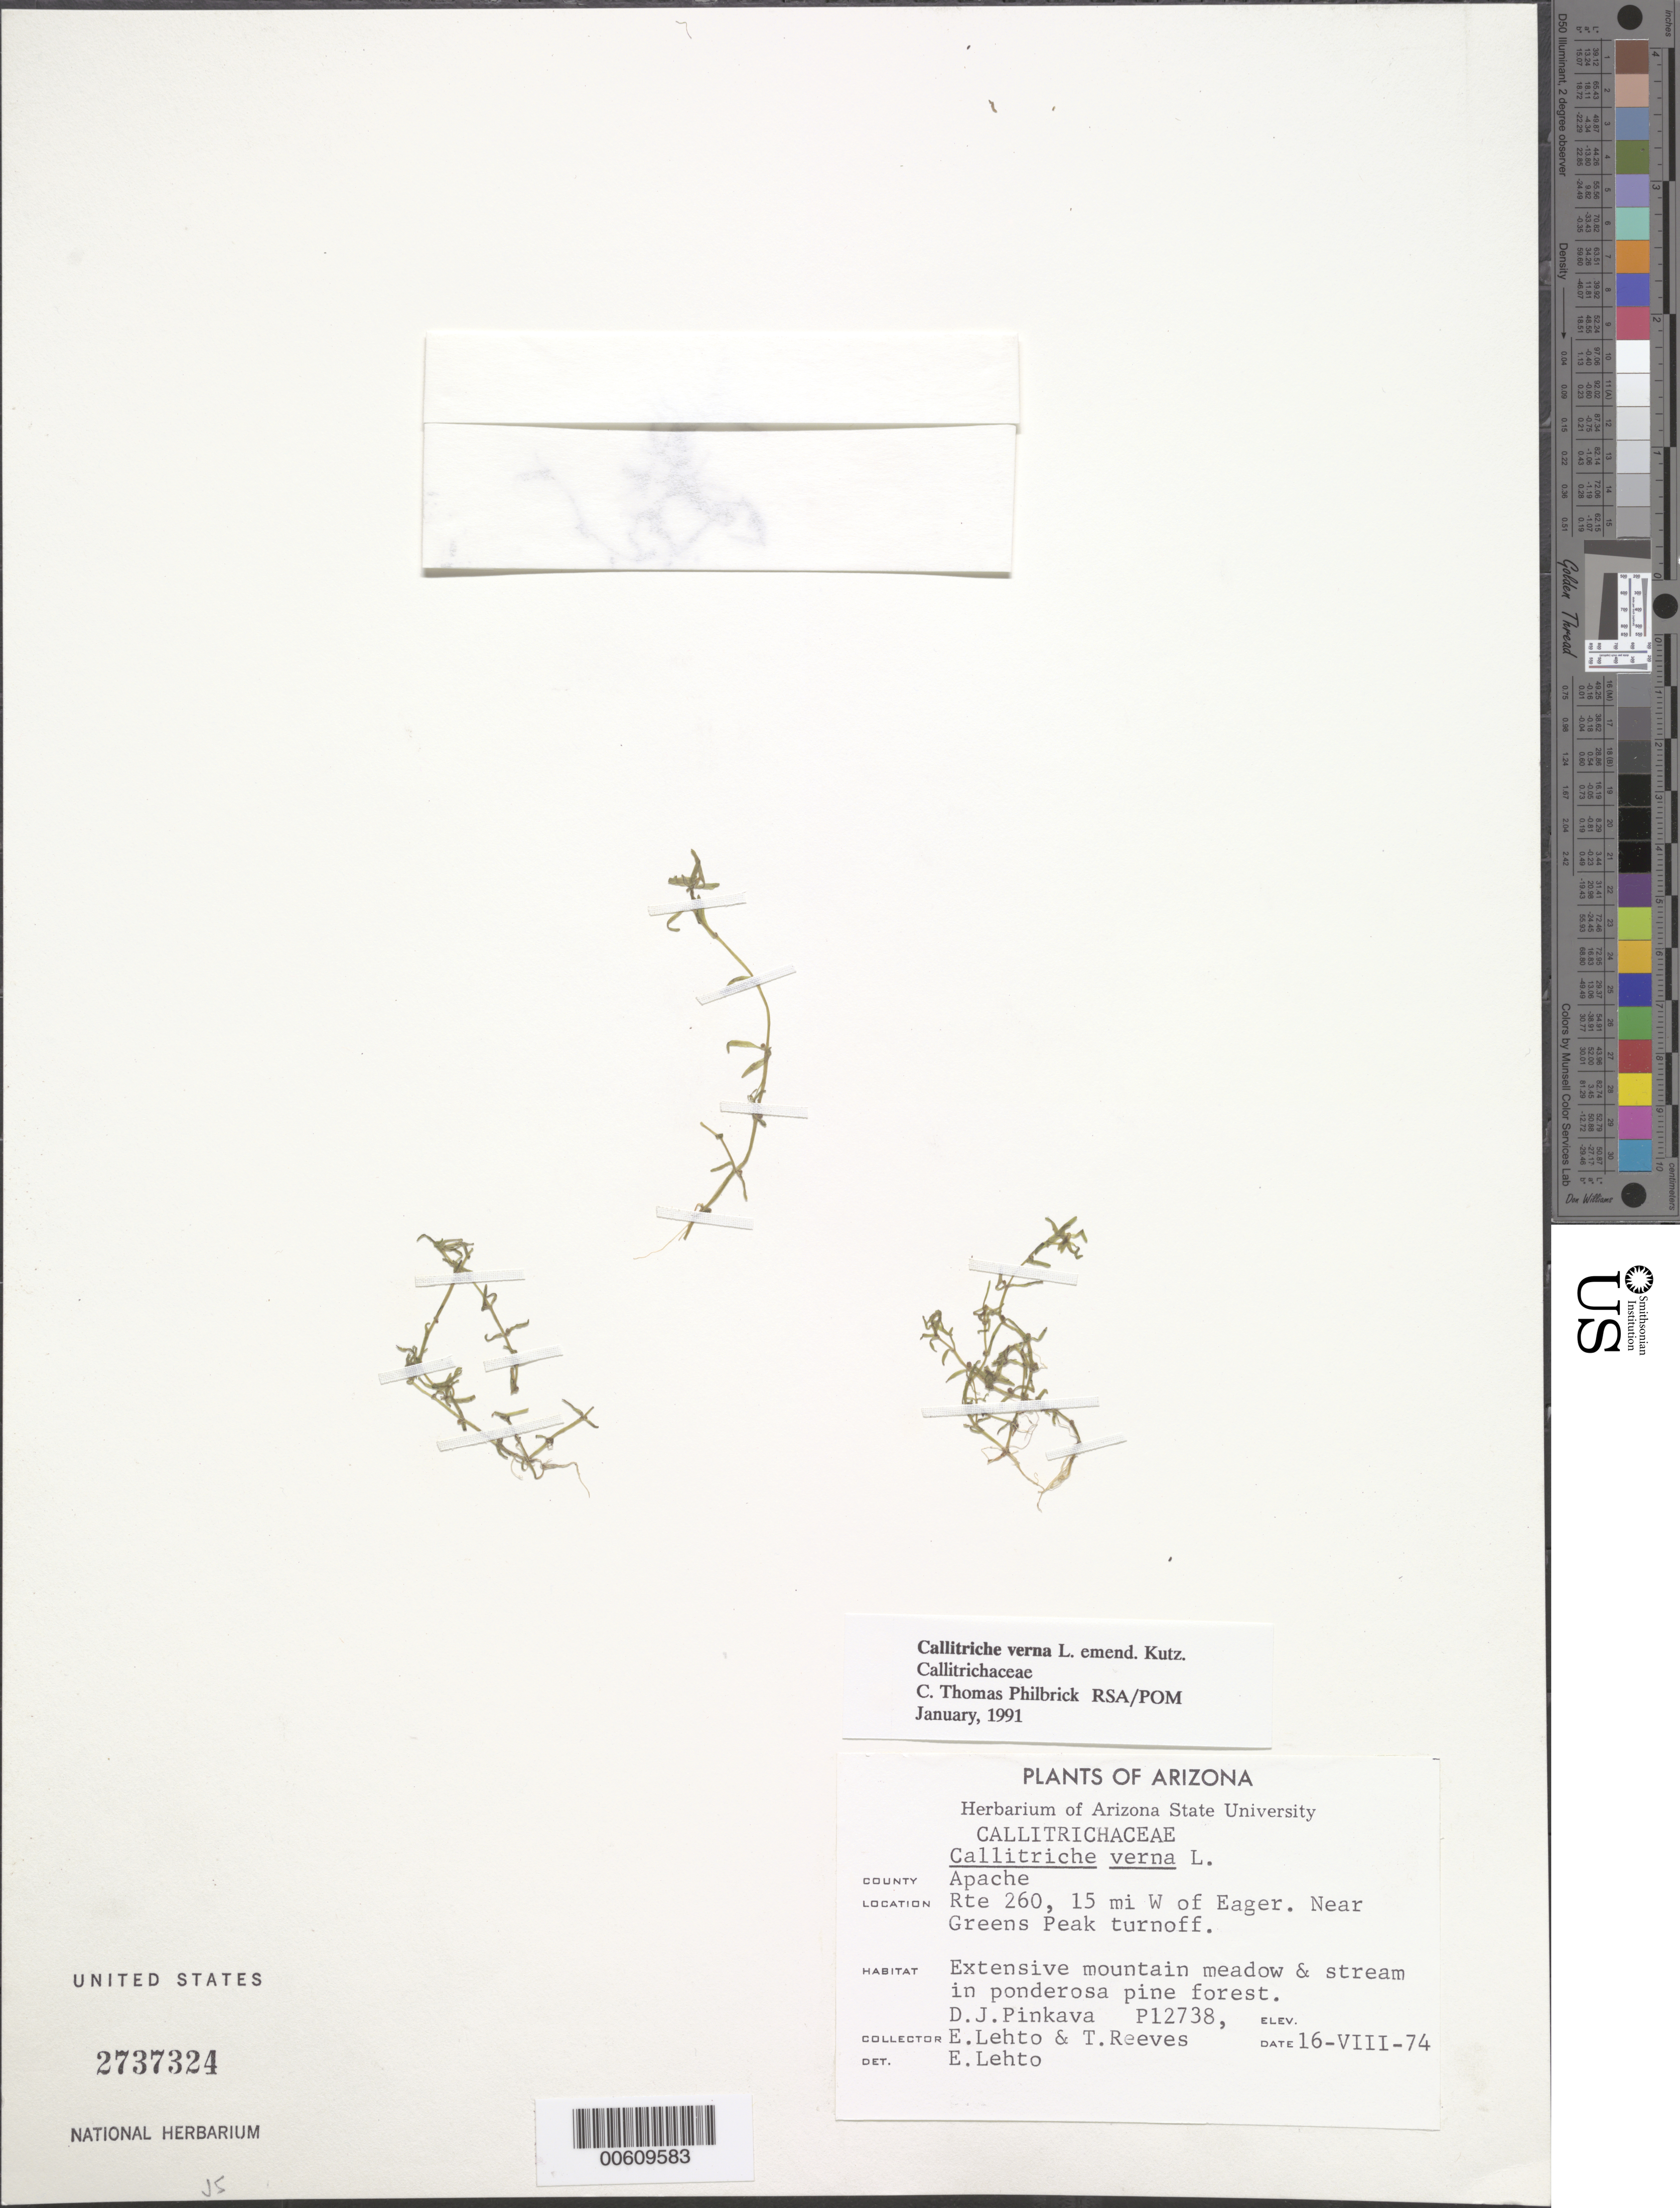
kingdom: Plantae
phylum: Tracheophyta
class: Magnoliopsida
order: Lamiales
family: Plantaginaceae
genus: Callitriche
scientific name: Callitriche verna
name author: L.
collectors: E. Lehto & D. Pinkava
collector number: p12738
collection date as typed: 16 Aug 1874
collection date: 1874-08-16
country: United States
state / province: Arizona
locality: Rte 260, W of eager, Near Greens Peak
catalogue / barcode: US 2737324